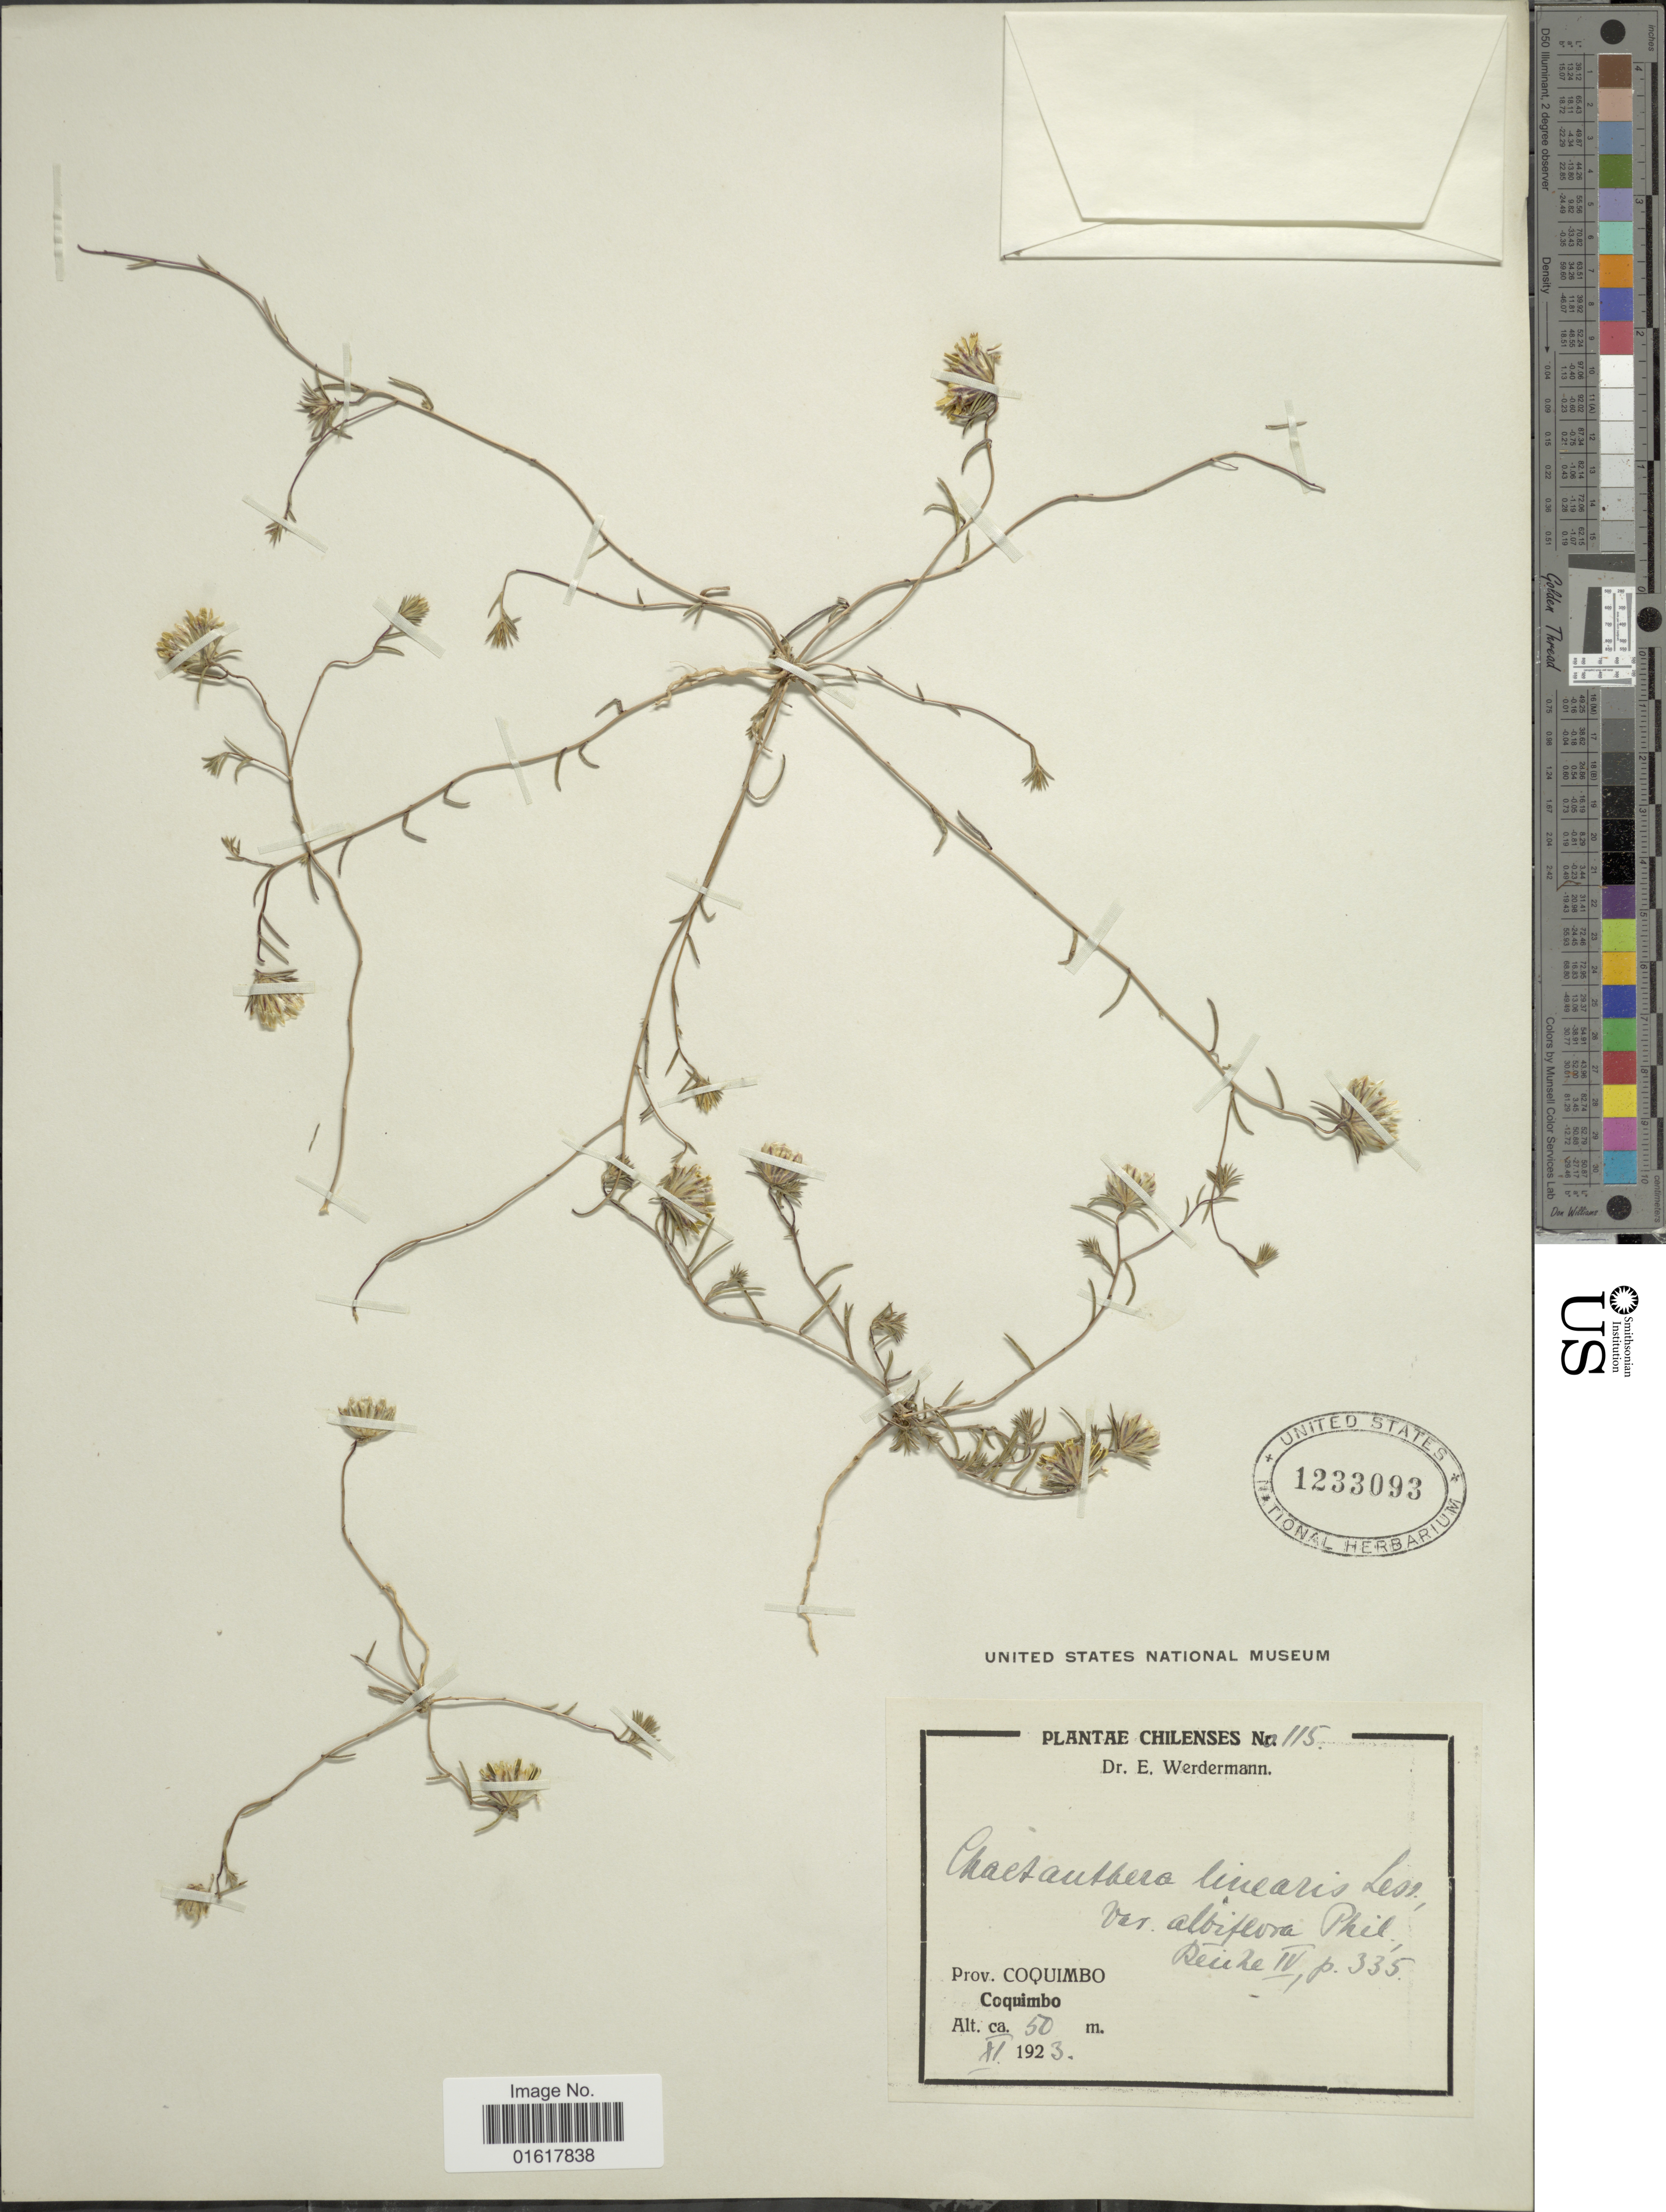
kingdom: Plantae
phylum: Tracheophyta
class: Magnoliopsida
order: Asterales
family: Asteraceae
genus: Chaetanthera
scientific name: Chaetanthera linearis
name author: Poepp. ex Less.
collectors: E. Werdermann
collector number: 115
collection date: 1923-11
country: Chile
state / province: Coquimbo (IV)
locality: Coquimbo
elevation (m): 50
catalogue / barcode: US 1233093